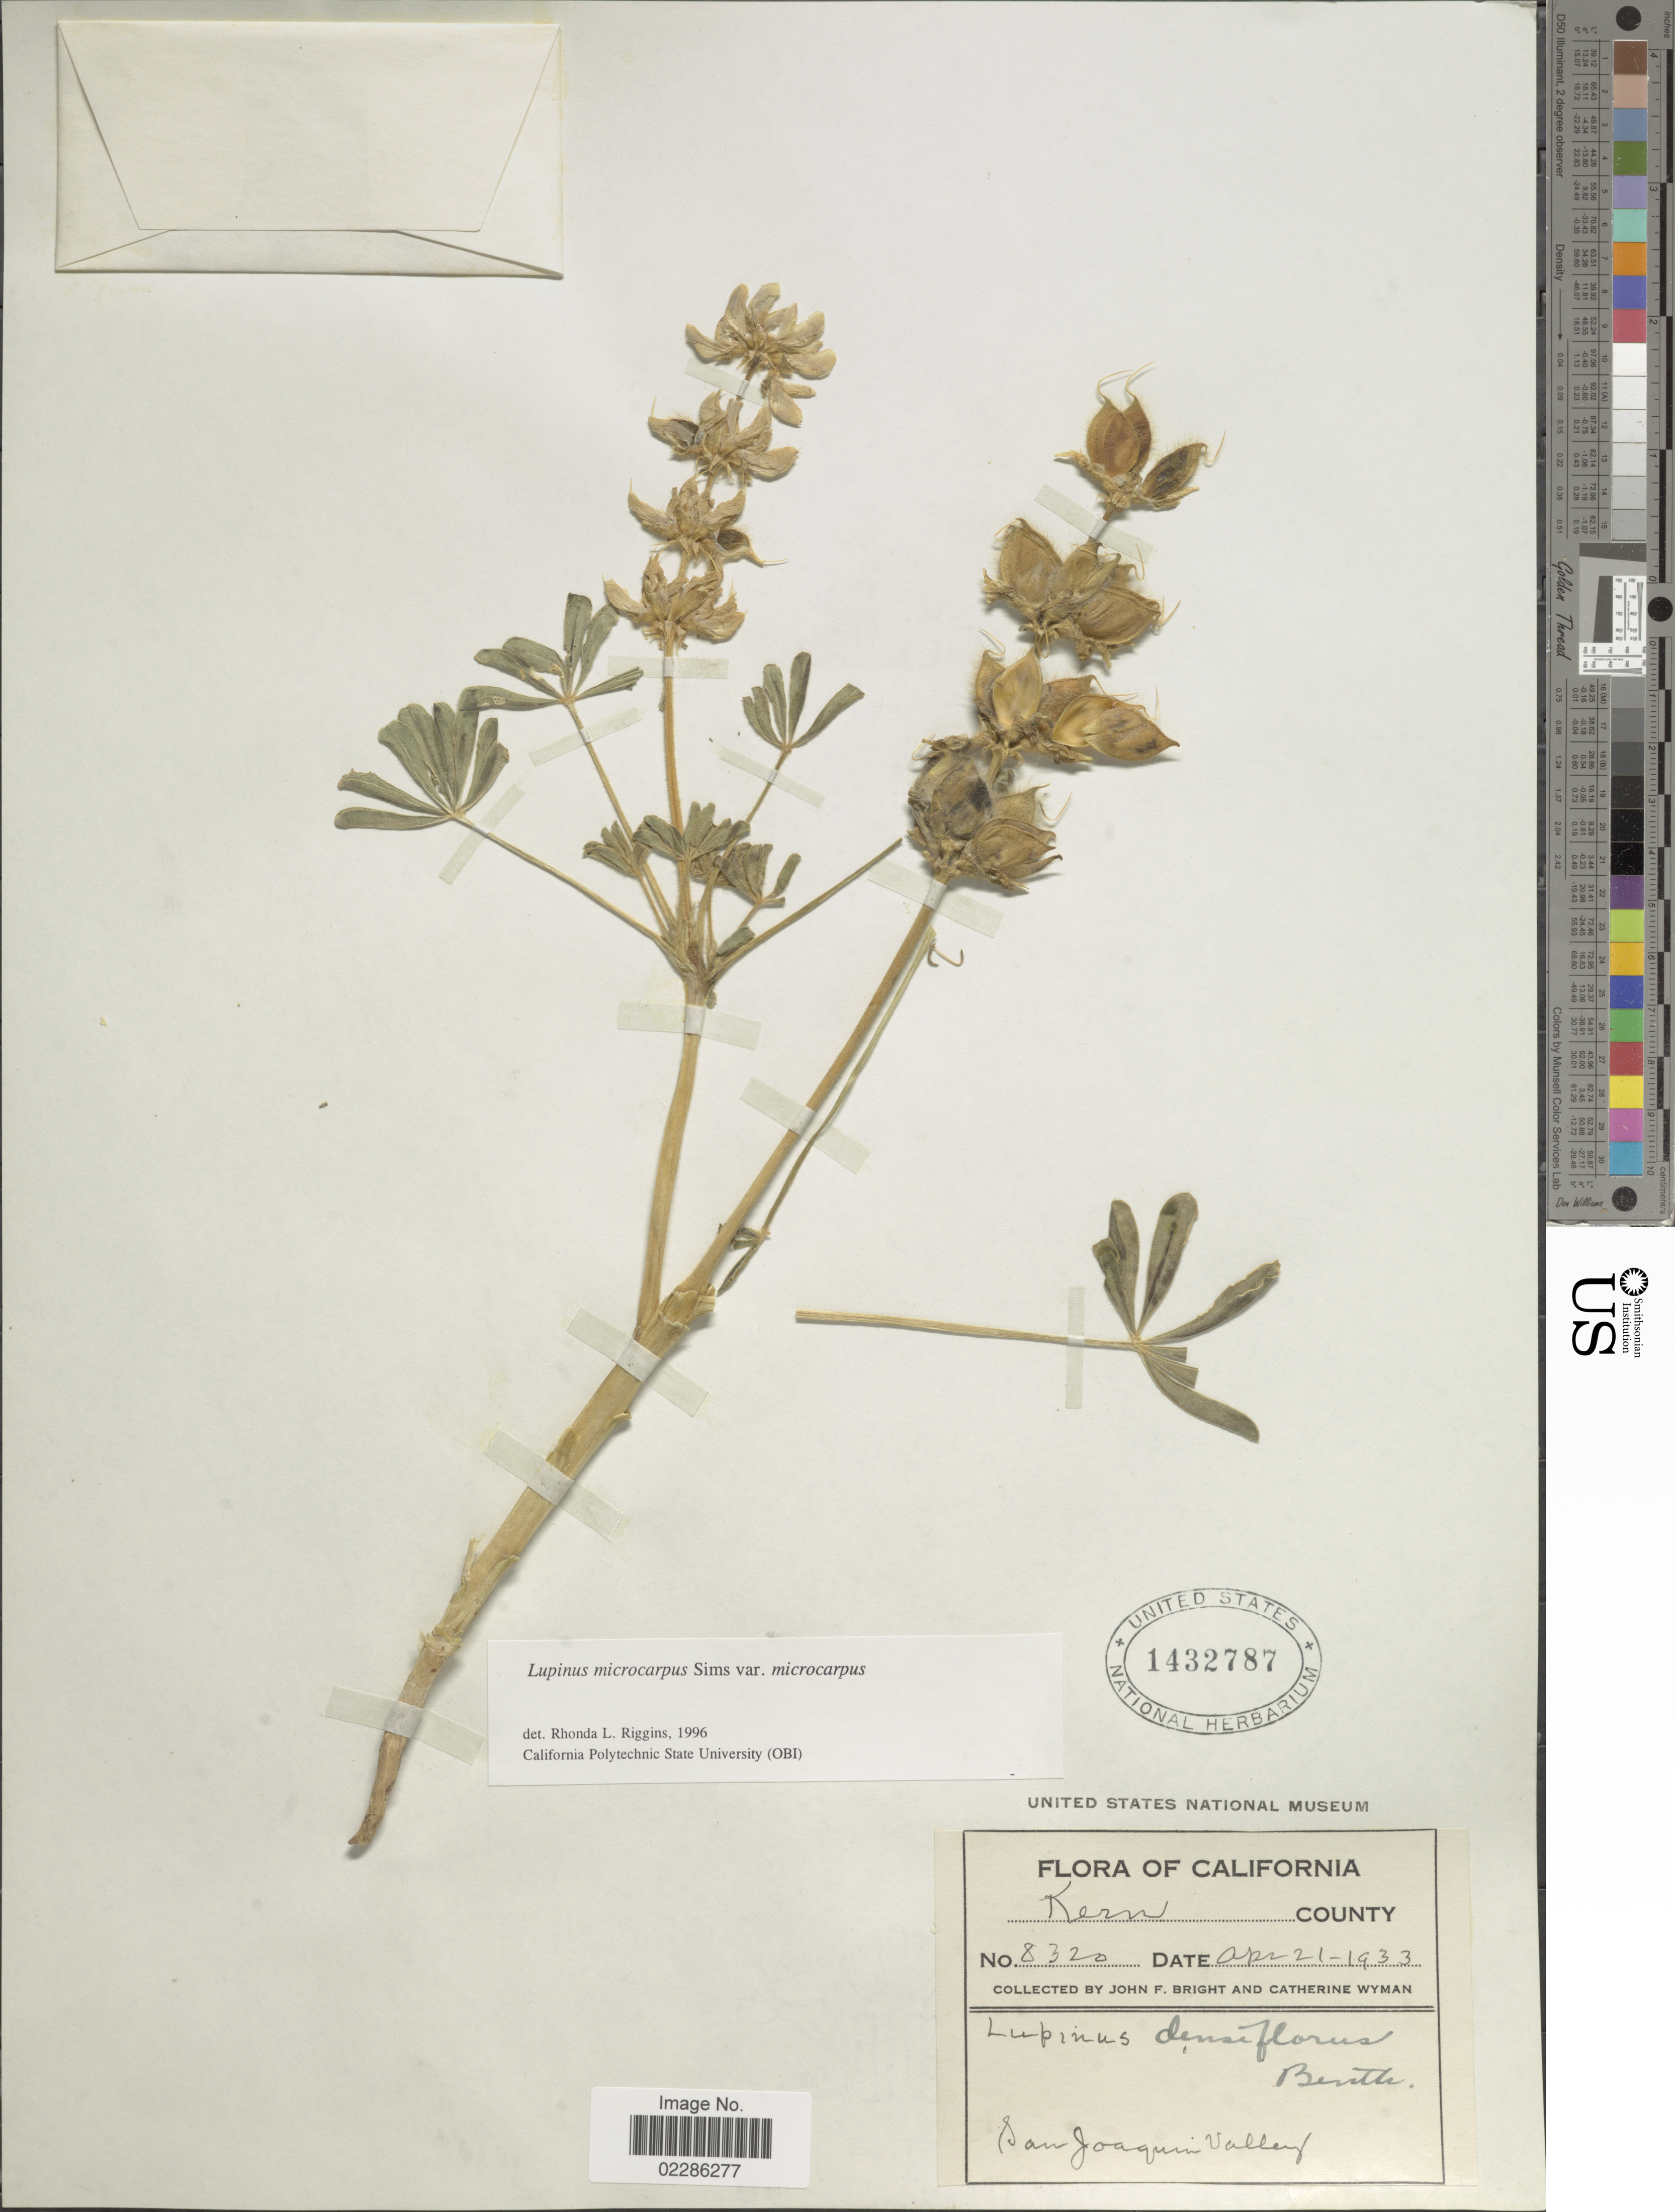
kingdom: Plantae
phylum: Tracheophyta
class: Magnoliopsida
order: Fabales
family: Fabaceae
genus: Lupinus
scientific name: Lupinus microcarpus var. microcarpus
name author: Sims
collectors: J. Bright & C. Wyman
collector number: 8320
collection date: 1933-04-21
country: United States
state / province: California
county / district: Kern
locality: Kern County, San Joaquim Valley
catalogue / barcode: US 1432787